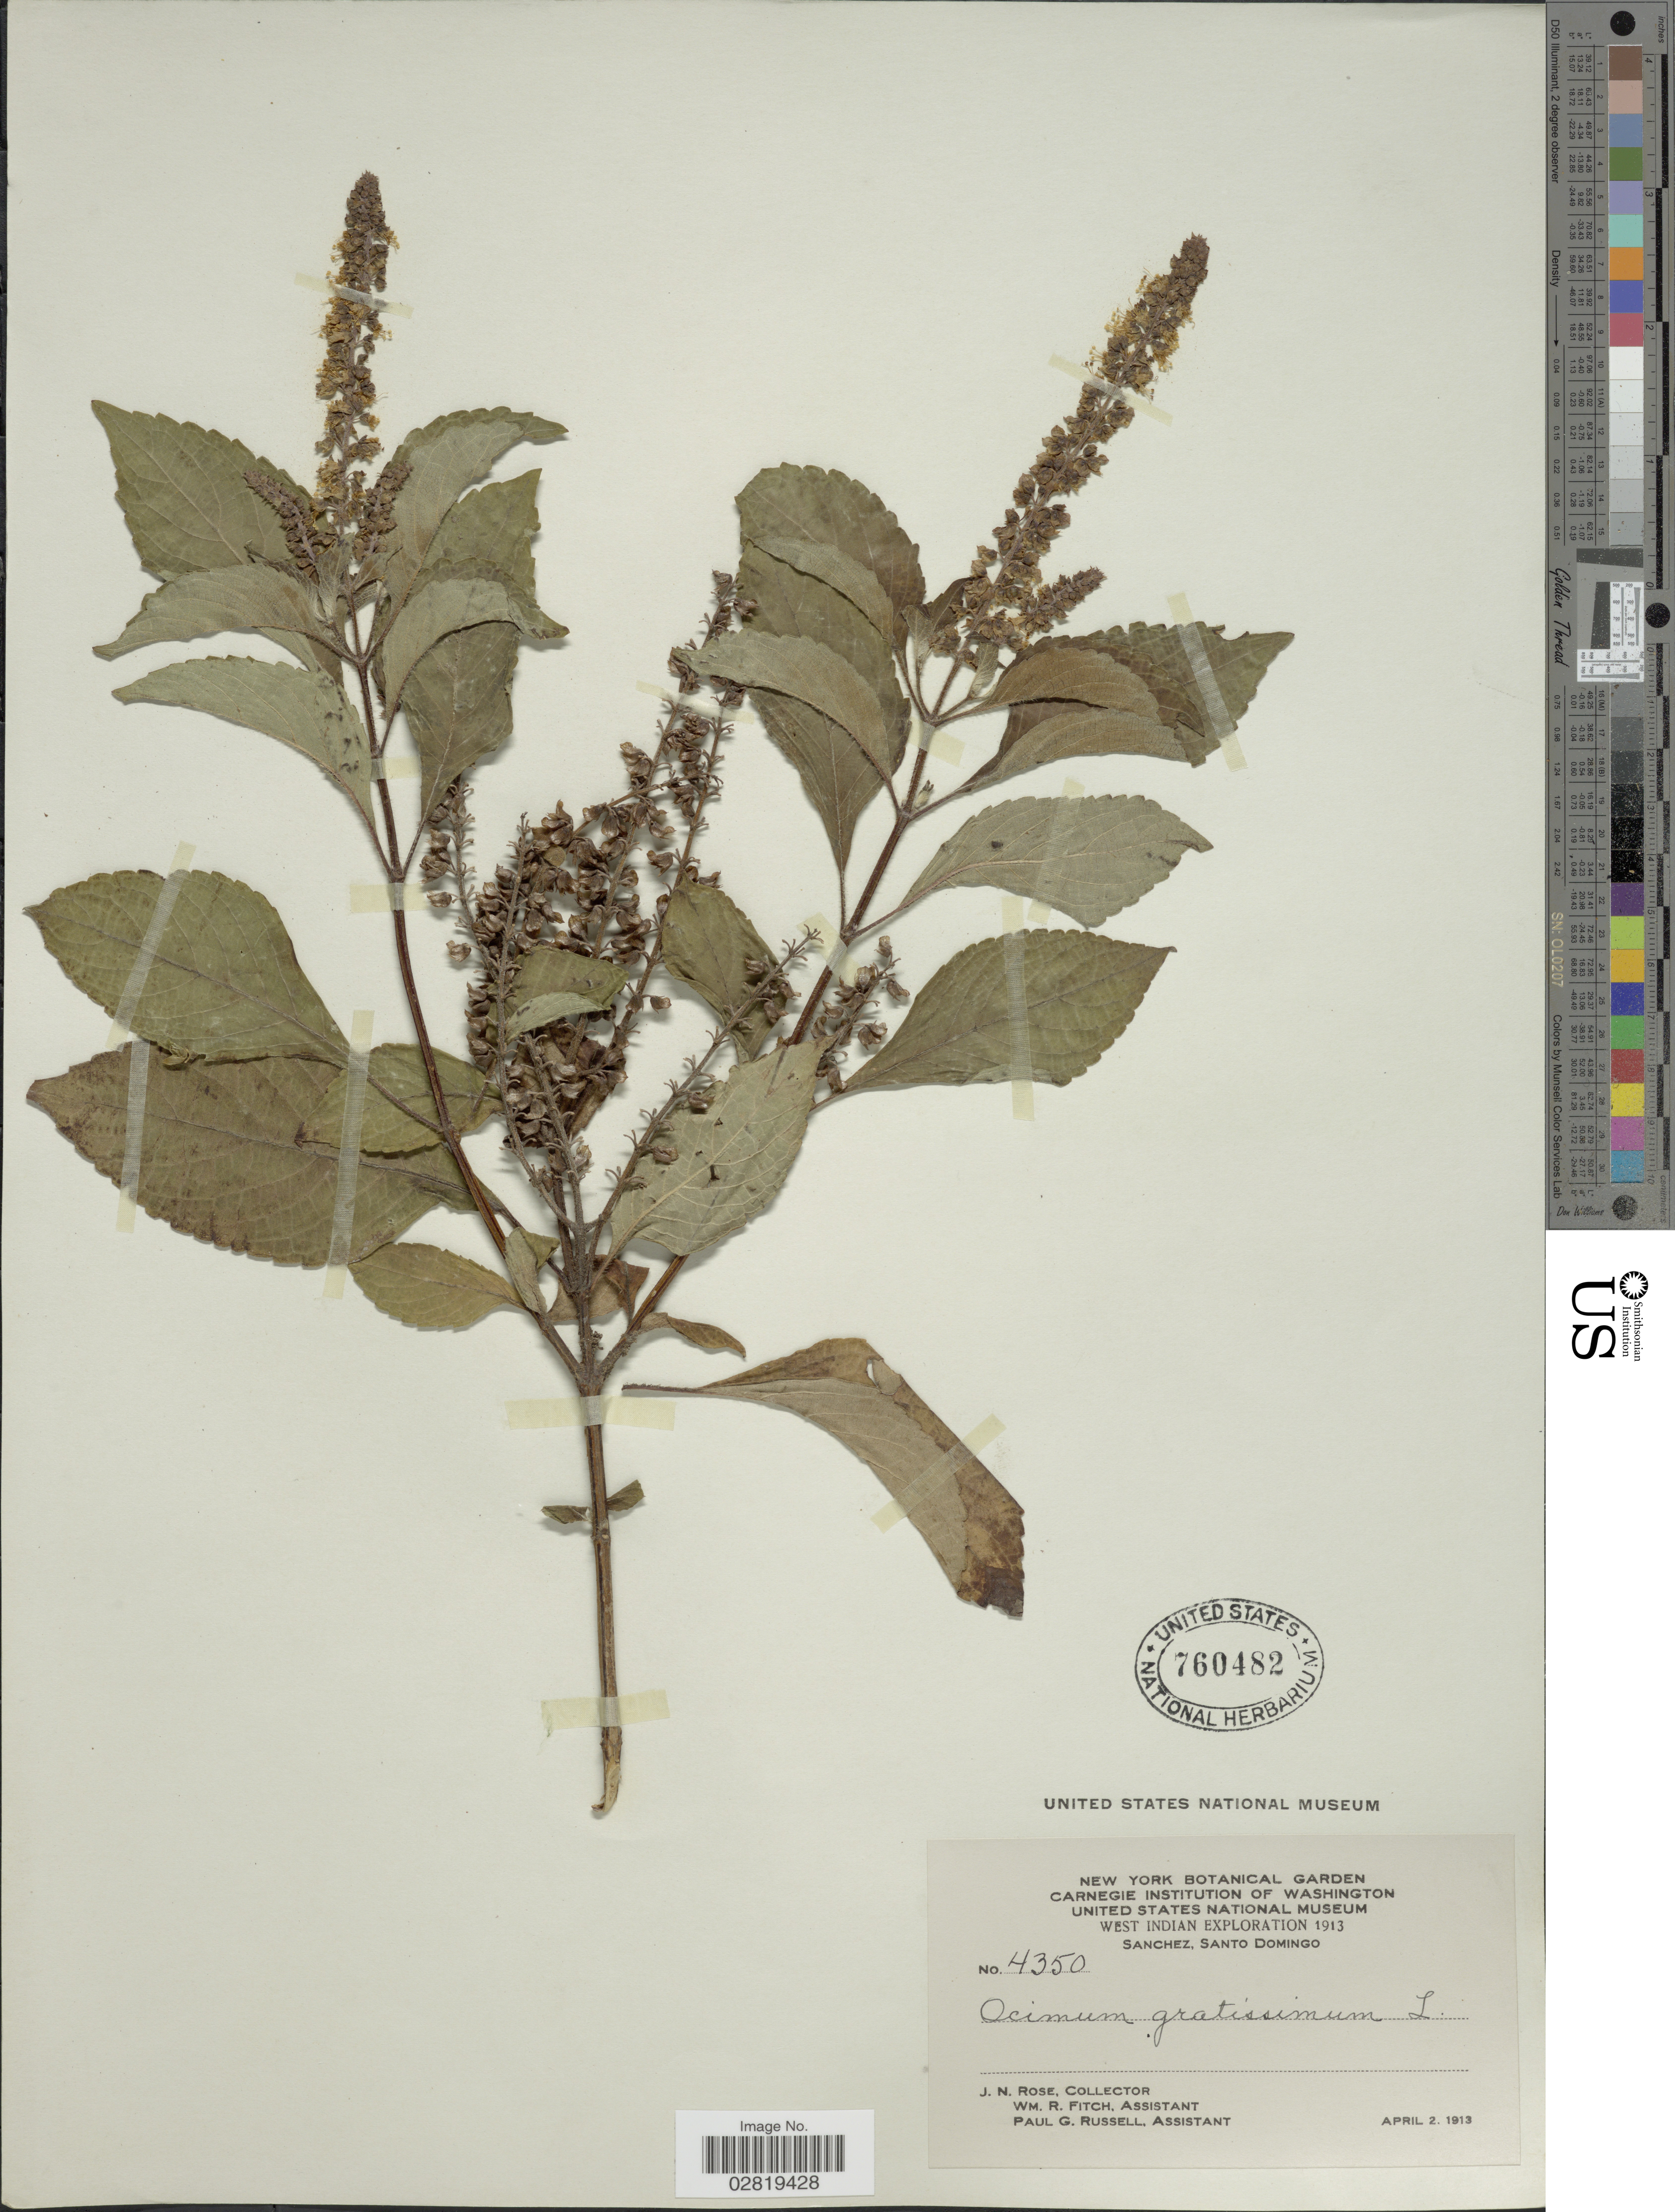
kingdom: Plantae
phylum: Tracheophyta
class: Magnoliopsida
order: Lamiales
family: Lamiaceae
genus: Ocimum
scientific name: Ocimum gratissimum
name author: L.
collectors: J. N. Rose, W. R. Fitch & P. G. Russell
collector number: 4350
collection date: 1913-04-02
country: Dominican Republic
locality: West Indian, Sanchez, Santo Domingo.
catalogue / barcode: US 760482